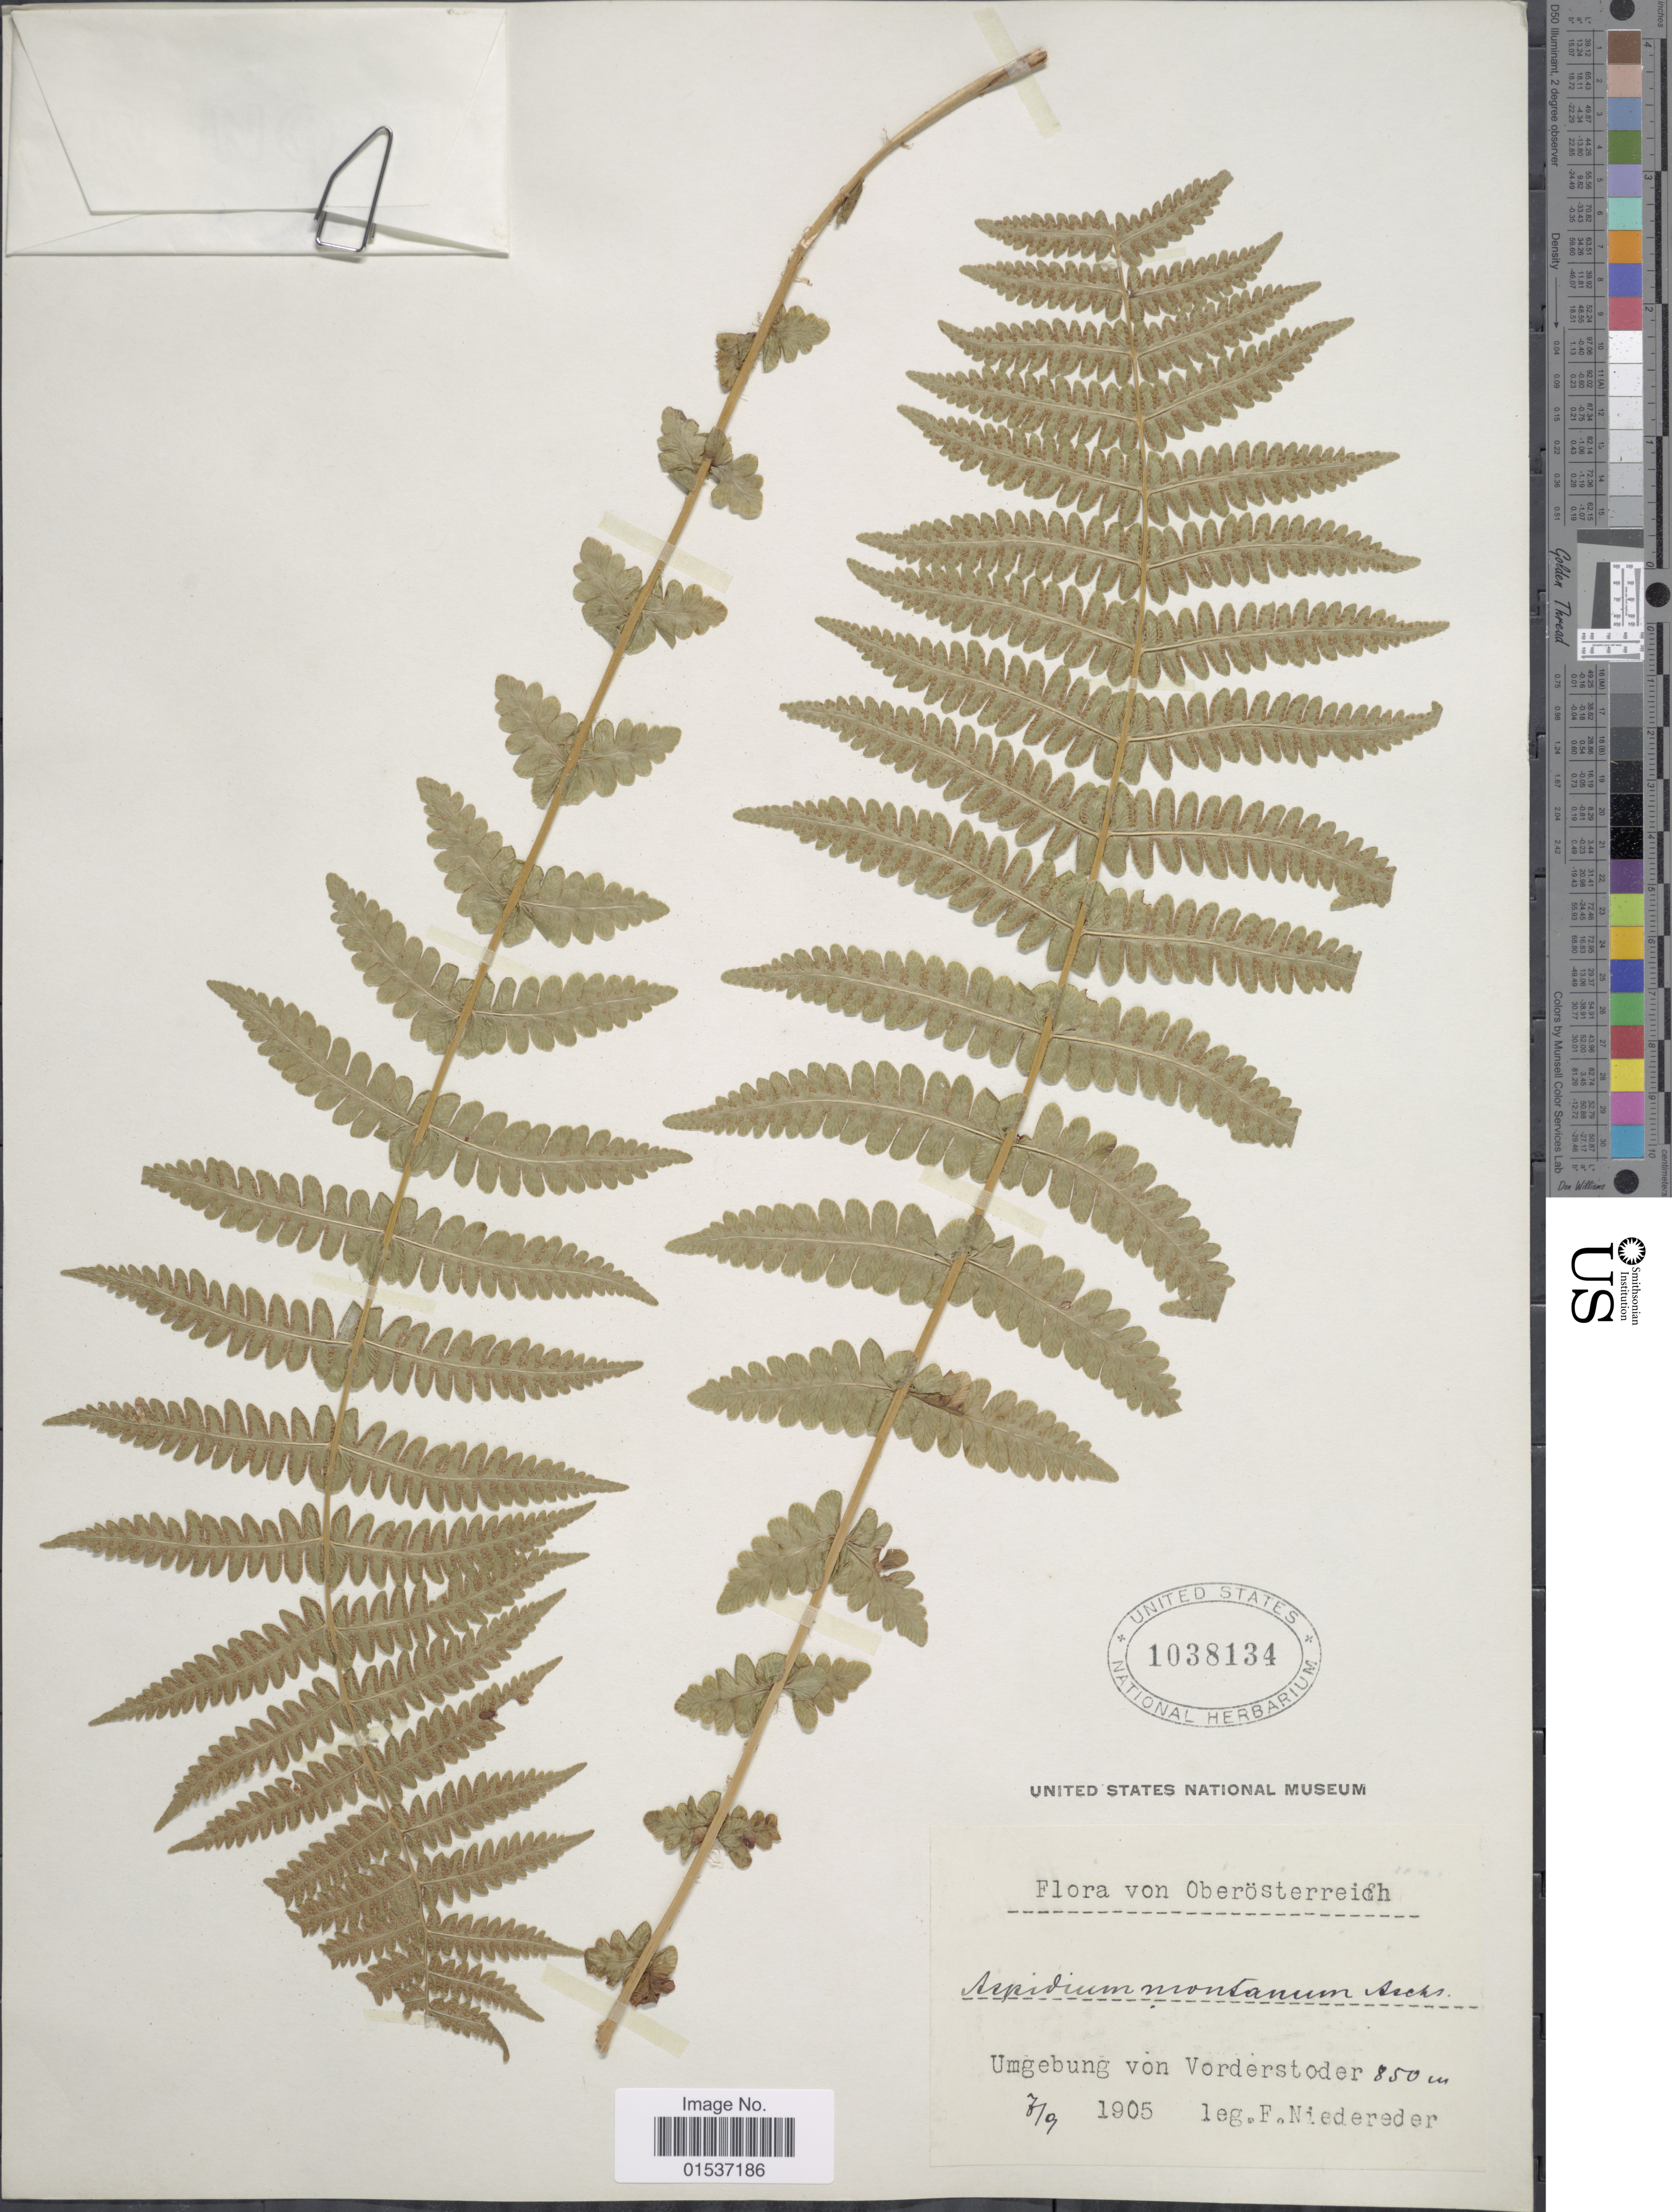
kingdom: Plantae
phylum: Tracheophyta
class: Polypodiopsida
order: Polypodiales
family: Thelypteridaceae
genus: Oreopteris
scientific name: Oreopteris limbosperma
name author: (All.) K. Iwats.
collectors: F. Niedereder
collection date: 1905-09-07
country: Austria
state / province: Oberosterreich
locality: Oberosterreich, Umgebung von Vorderstoder.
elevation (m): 850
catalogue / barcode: US 1038134